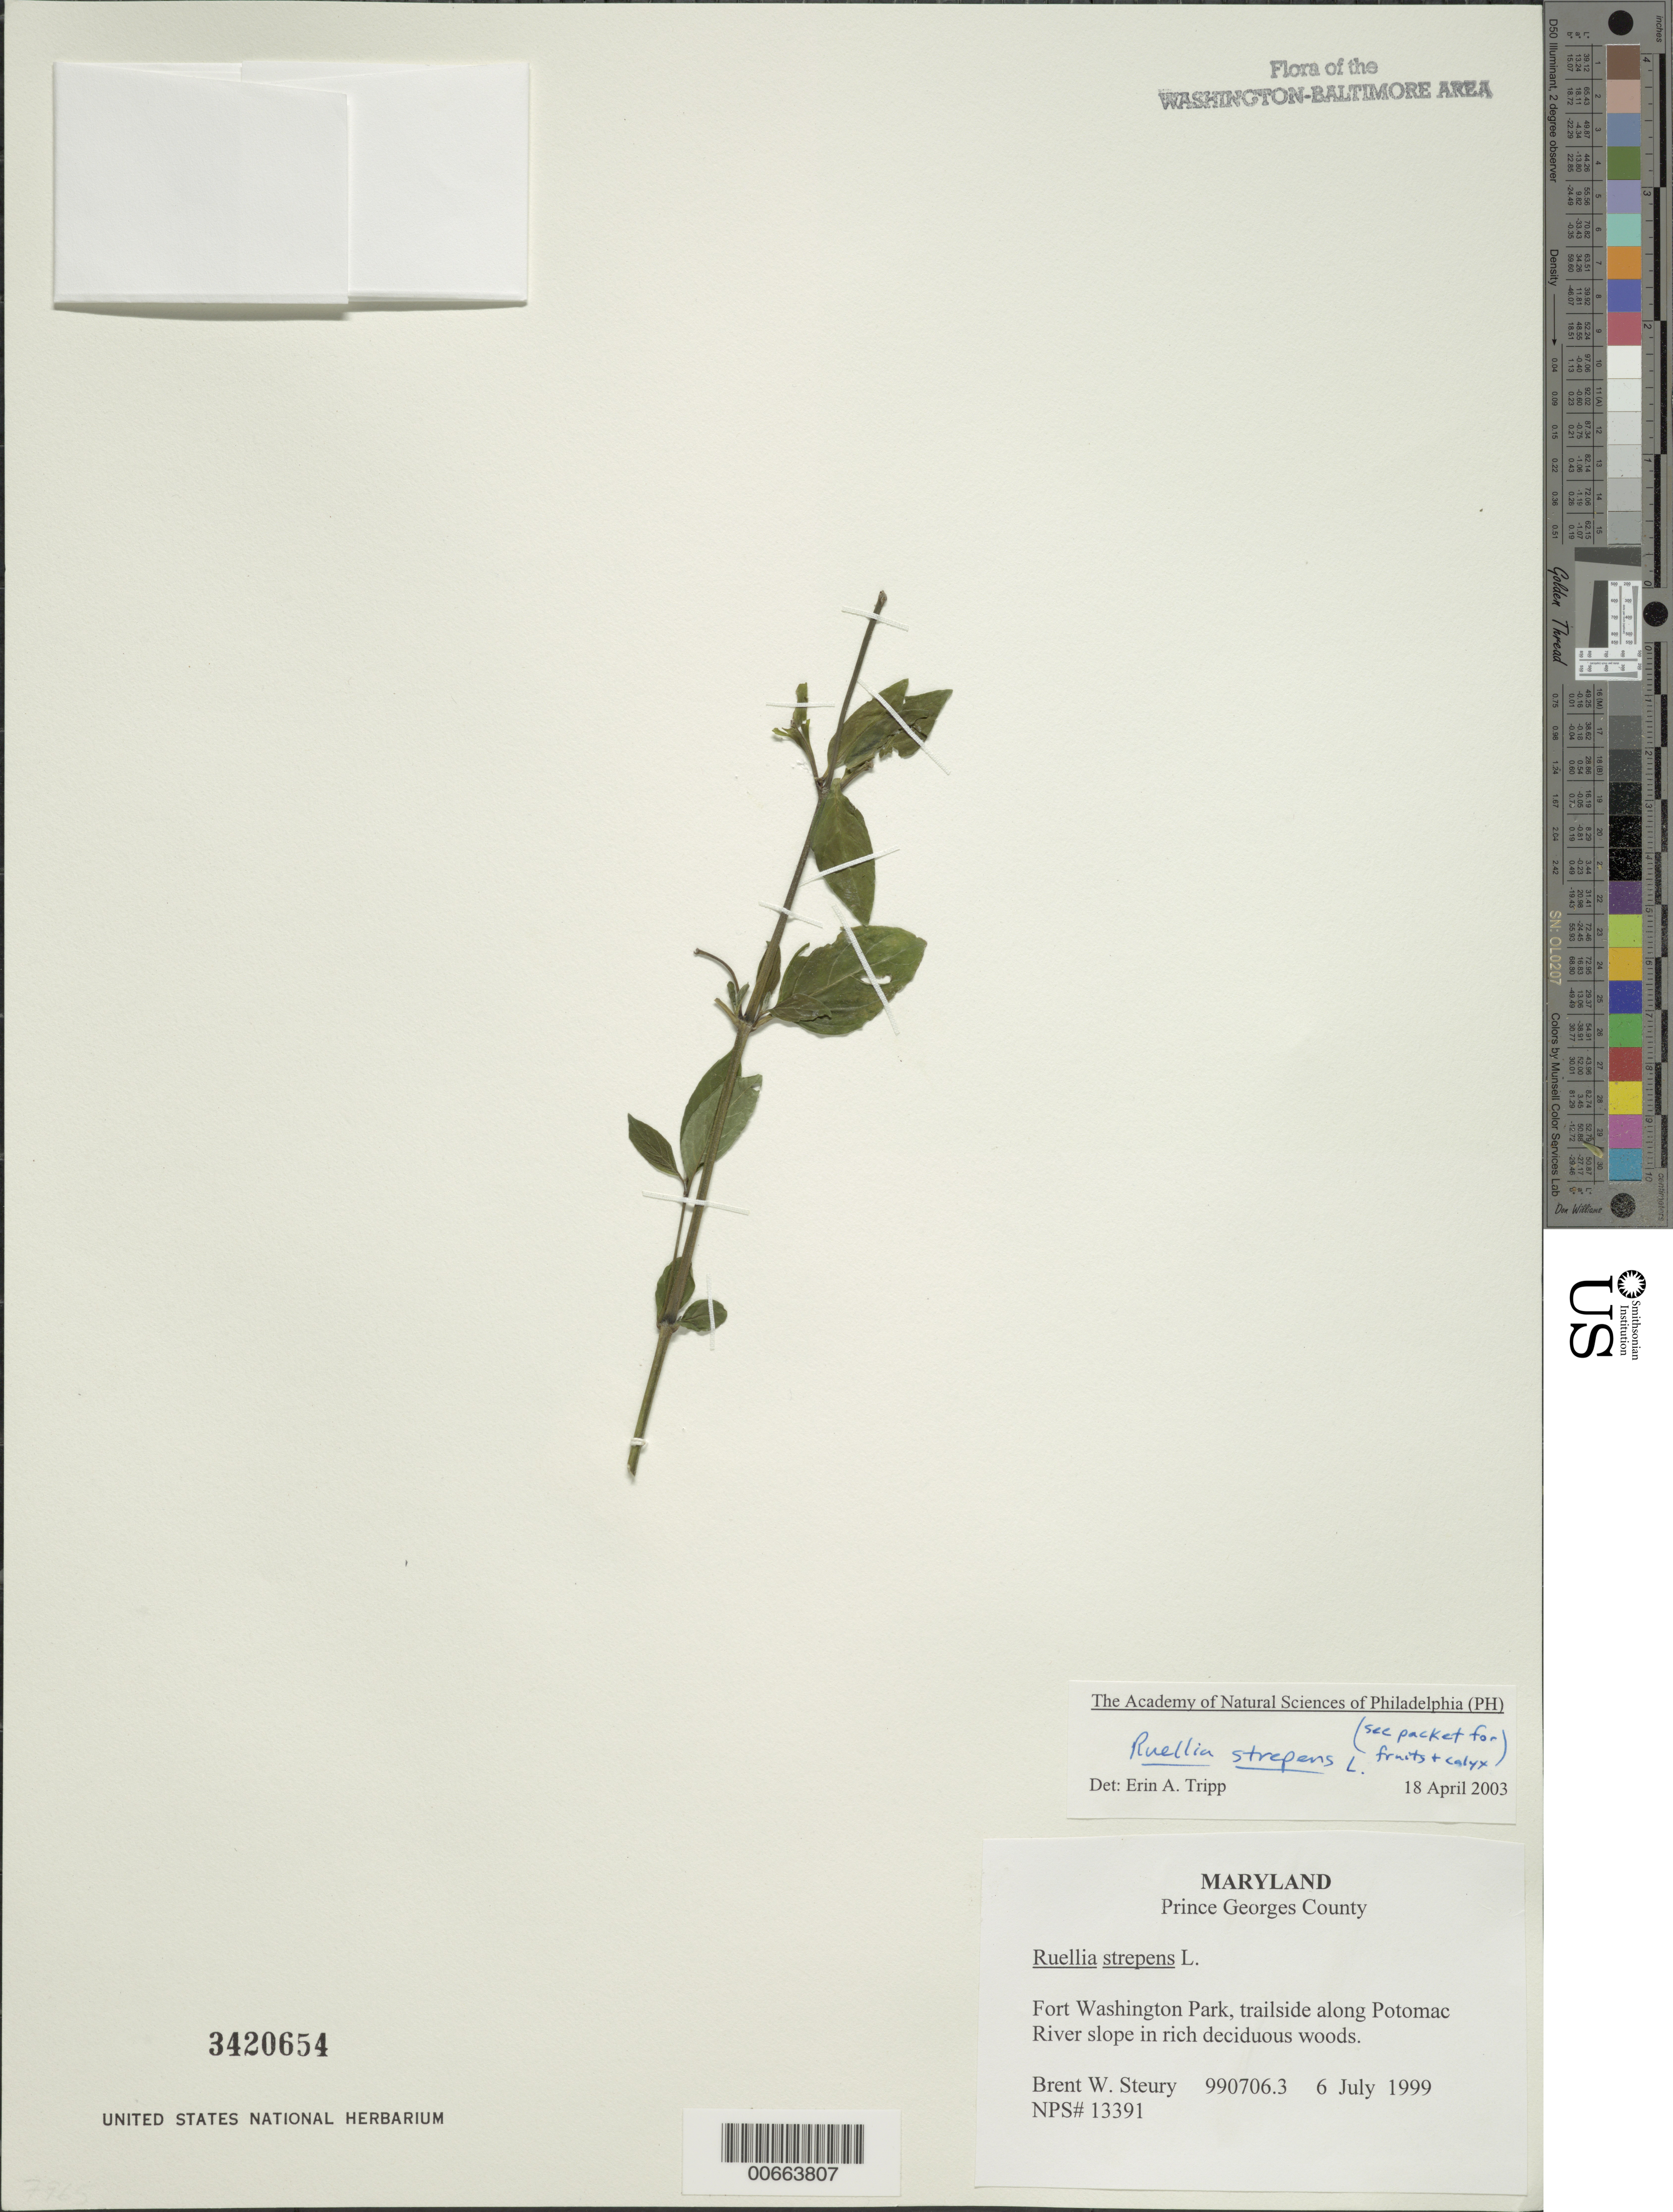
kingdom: Plantae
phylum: Tracheophyta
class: Magnoliopsida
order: Lamiales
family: Acanthaceae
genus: Ruellia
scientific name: Ruellia strepens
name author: L.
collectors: B. Steury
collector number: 990706.3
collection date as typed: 06 Jul 1999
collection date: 1999-07-06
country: United States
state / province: Maryland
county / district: Prince George's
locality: Fort Washington Park, trailside along Potomac River slope.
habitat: Rich deciduous woods.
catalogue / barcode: US 3420654